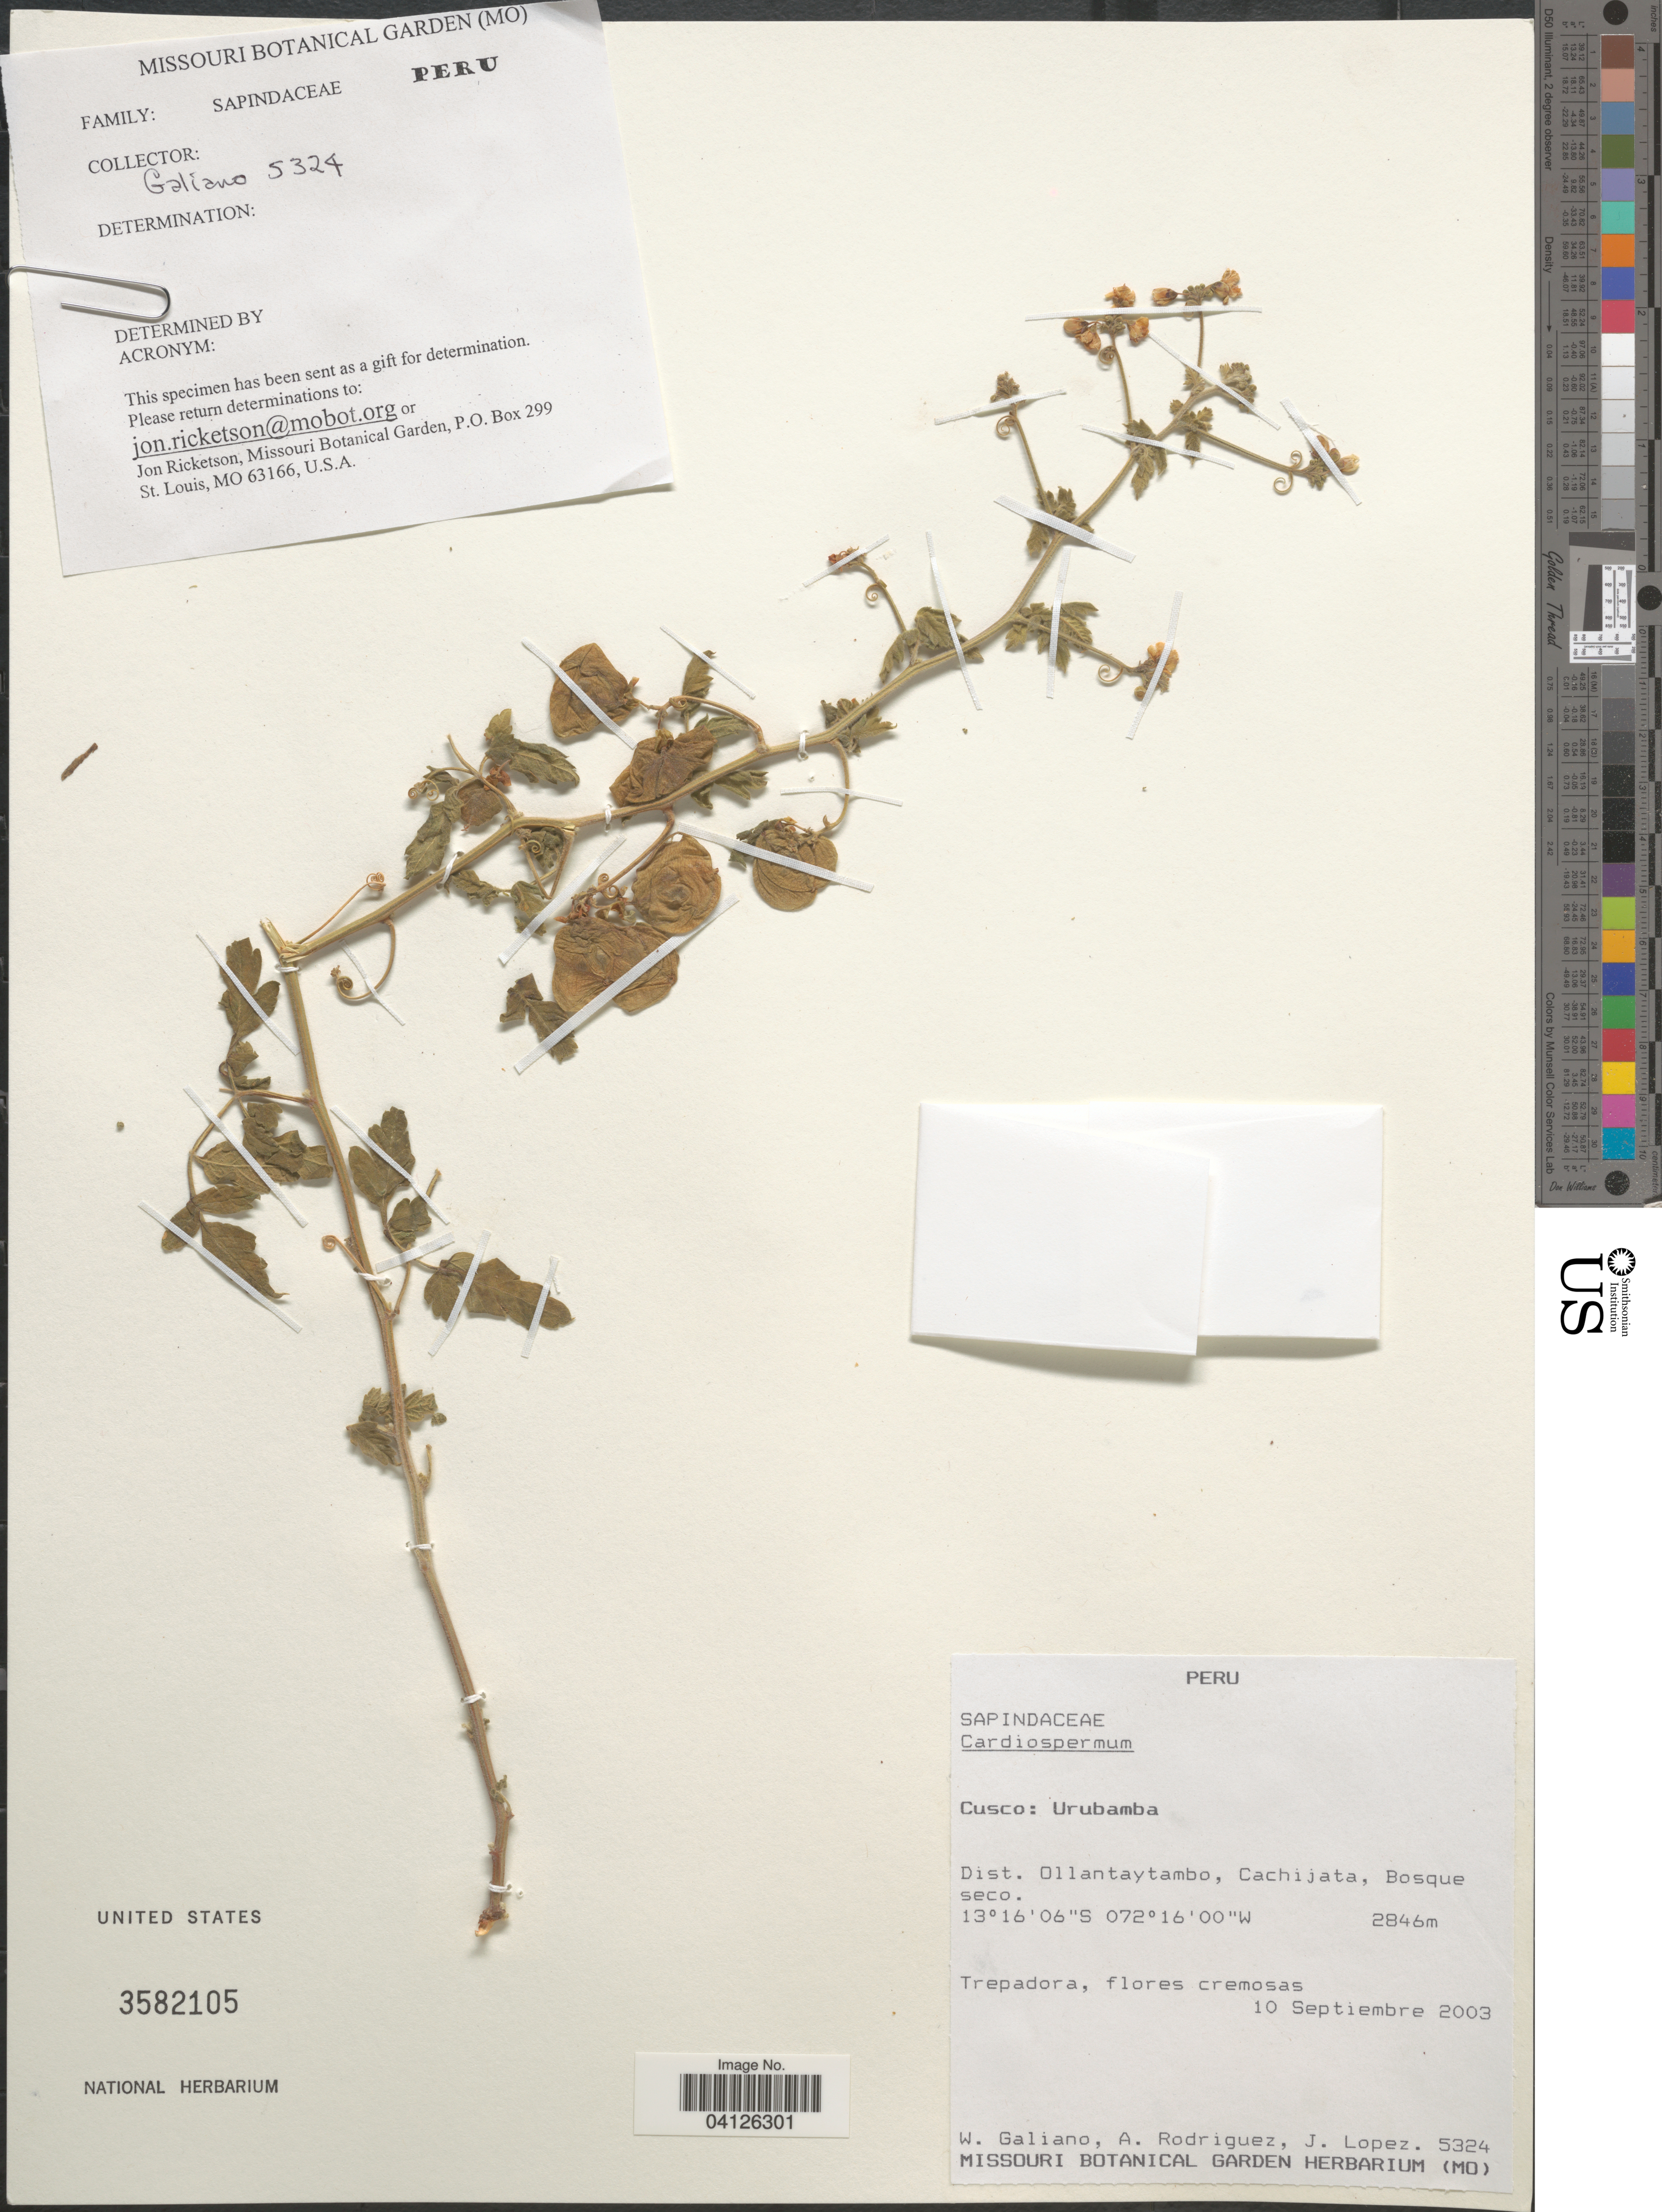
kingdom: Plantae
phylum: Tracheophyta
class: Magnoliopsida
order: Sapindales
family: Sapindaceae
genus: Cardiospermum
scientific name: Cardiospermum corindum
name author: L.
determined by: Acevedo-Rodríguez, P., (BOT), Smithsonian Institution - National Museum of Natural History (UNITED STATES)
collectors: W. Galiano, A. Rodriguez & J. Lopez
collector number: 5324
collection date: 2003-09-10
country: Peru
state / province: Cusco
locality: Urubamba. Dist. Ollantaytambo, Cachijata, Bosque seco.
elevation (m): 2846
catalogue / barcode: US 3582105